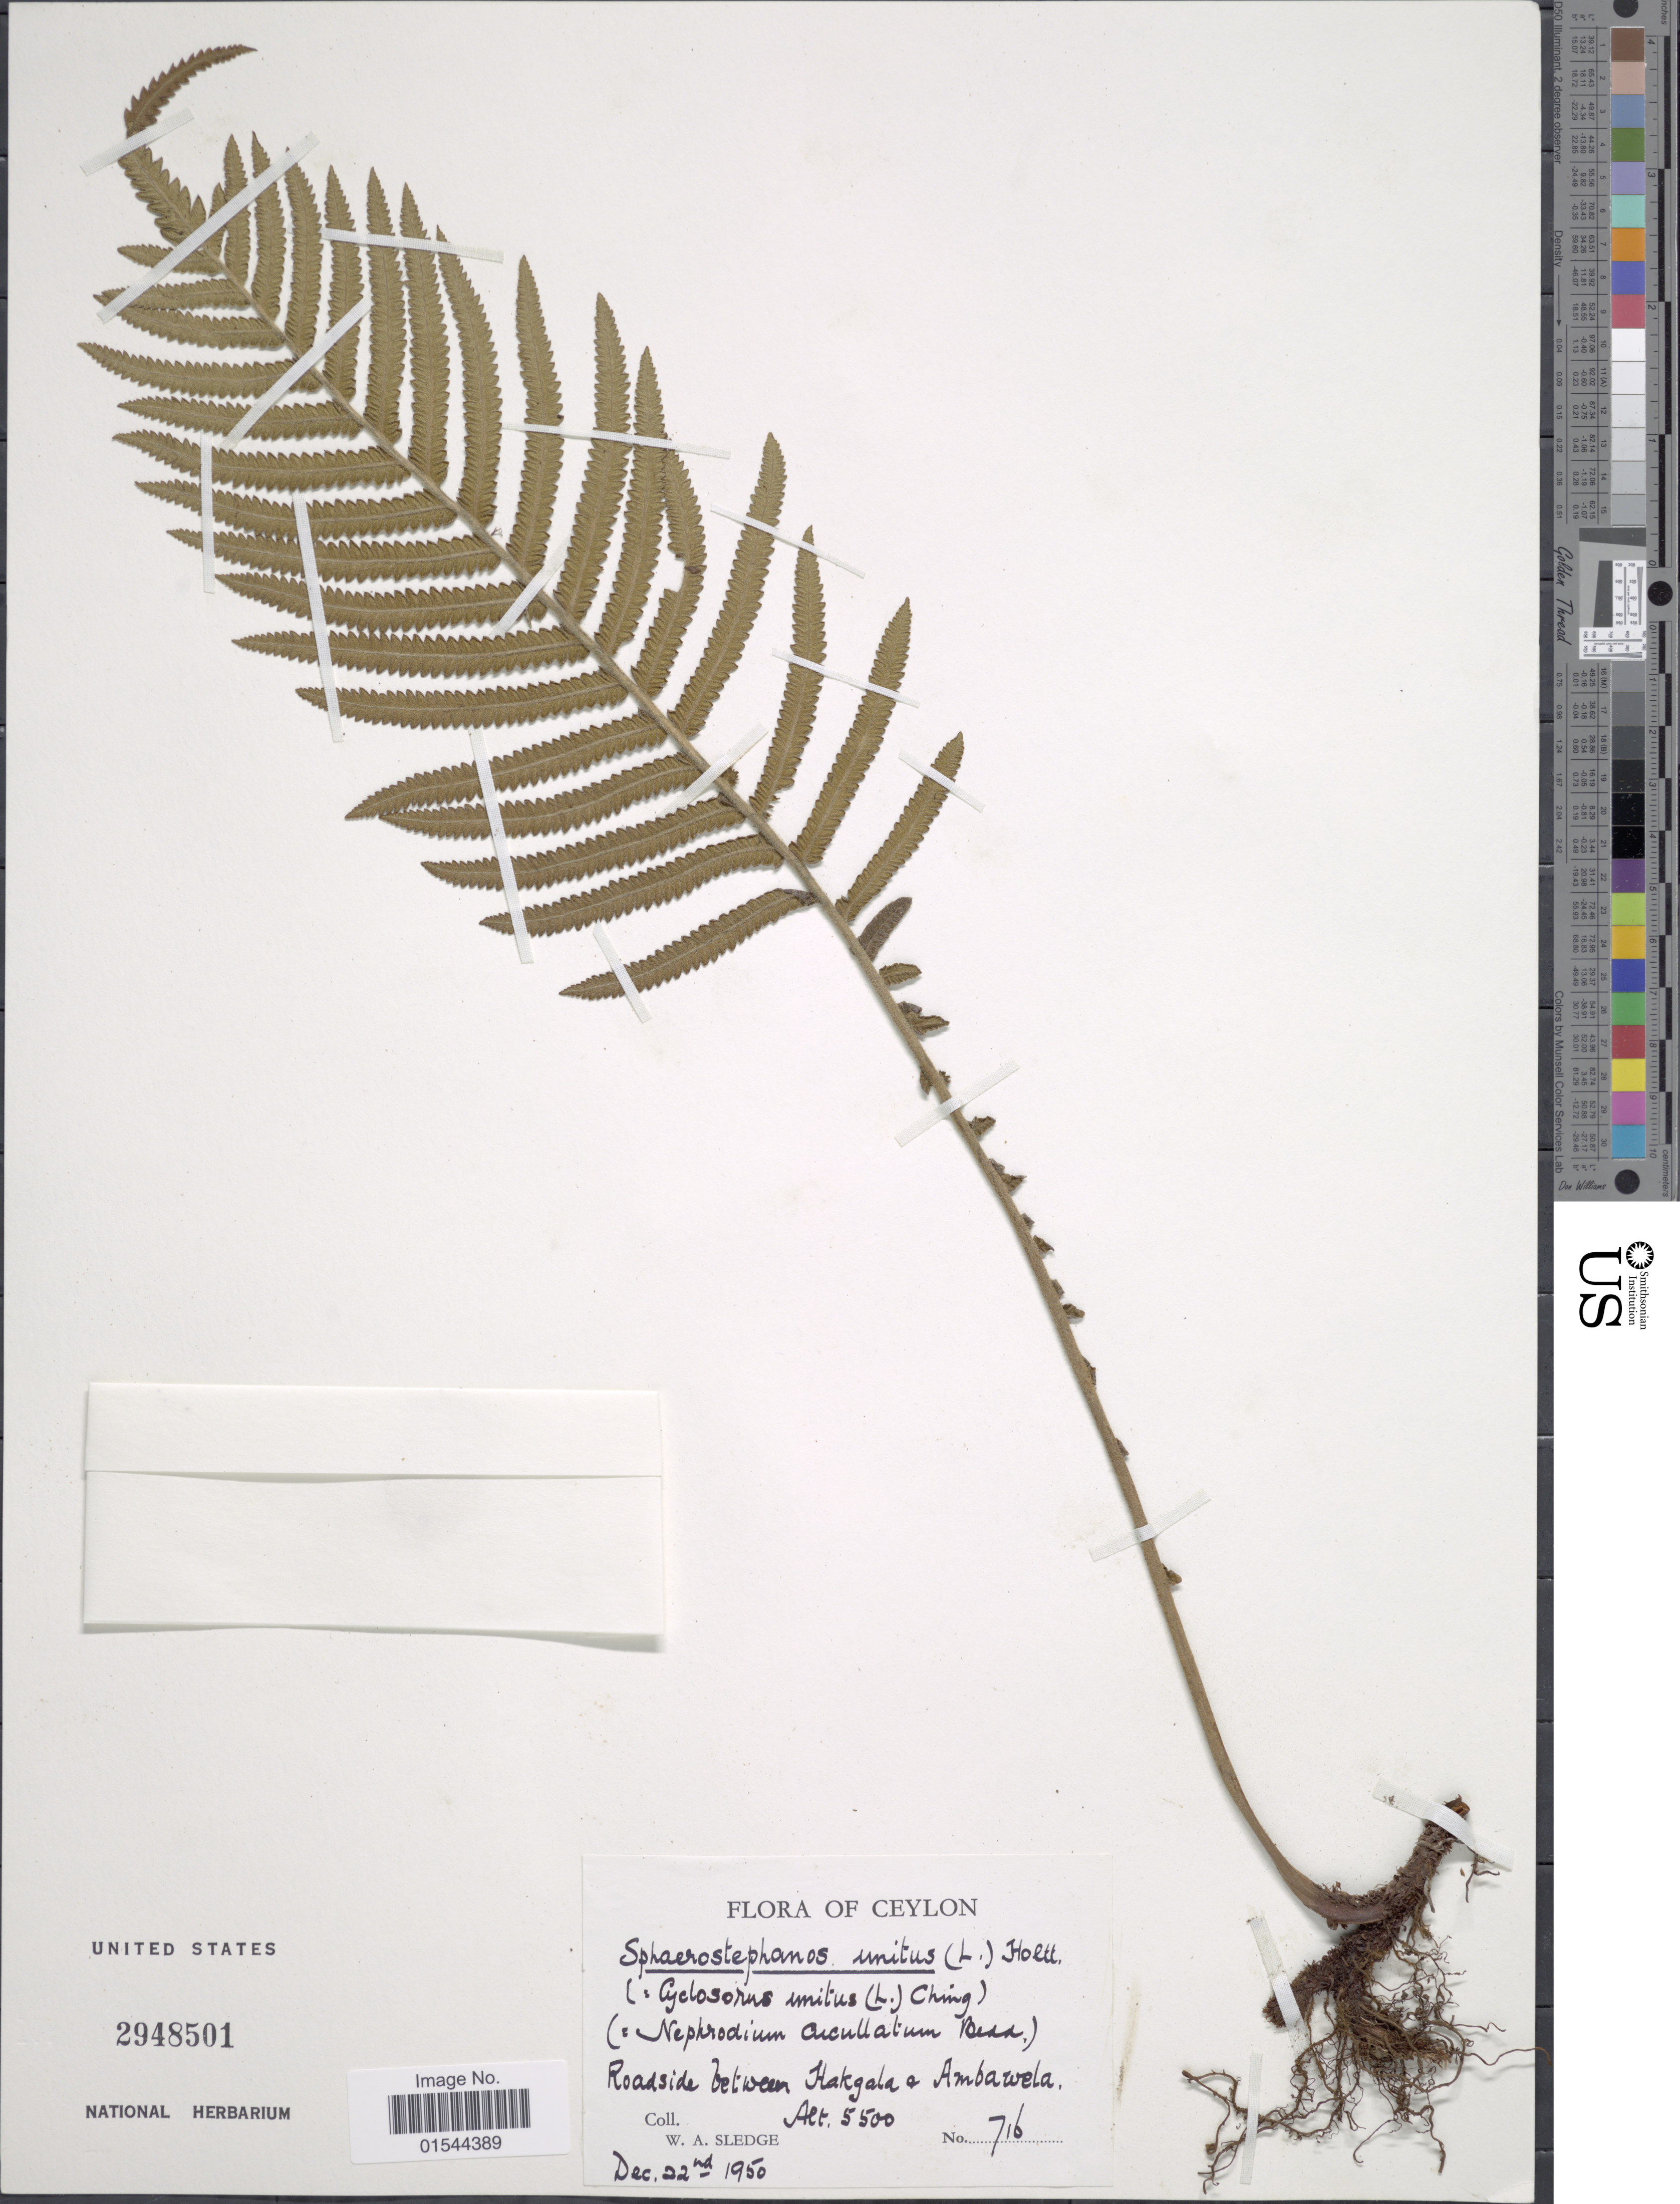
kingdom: Plantae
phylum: Tracheophyta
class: Polypodiopsida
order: Polypodiales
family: Thelypteridaceae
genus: Pneumatopteris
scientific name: Pneumatopteris unita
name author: (Kunze) Holttum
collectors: W. A. Sledge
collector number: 716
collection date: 1950-12-22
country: Sri Lanka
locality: Ceylon, roadside between Hakgala & Ambawela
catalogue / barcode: US 2948501